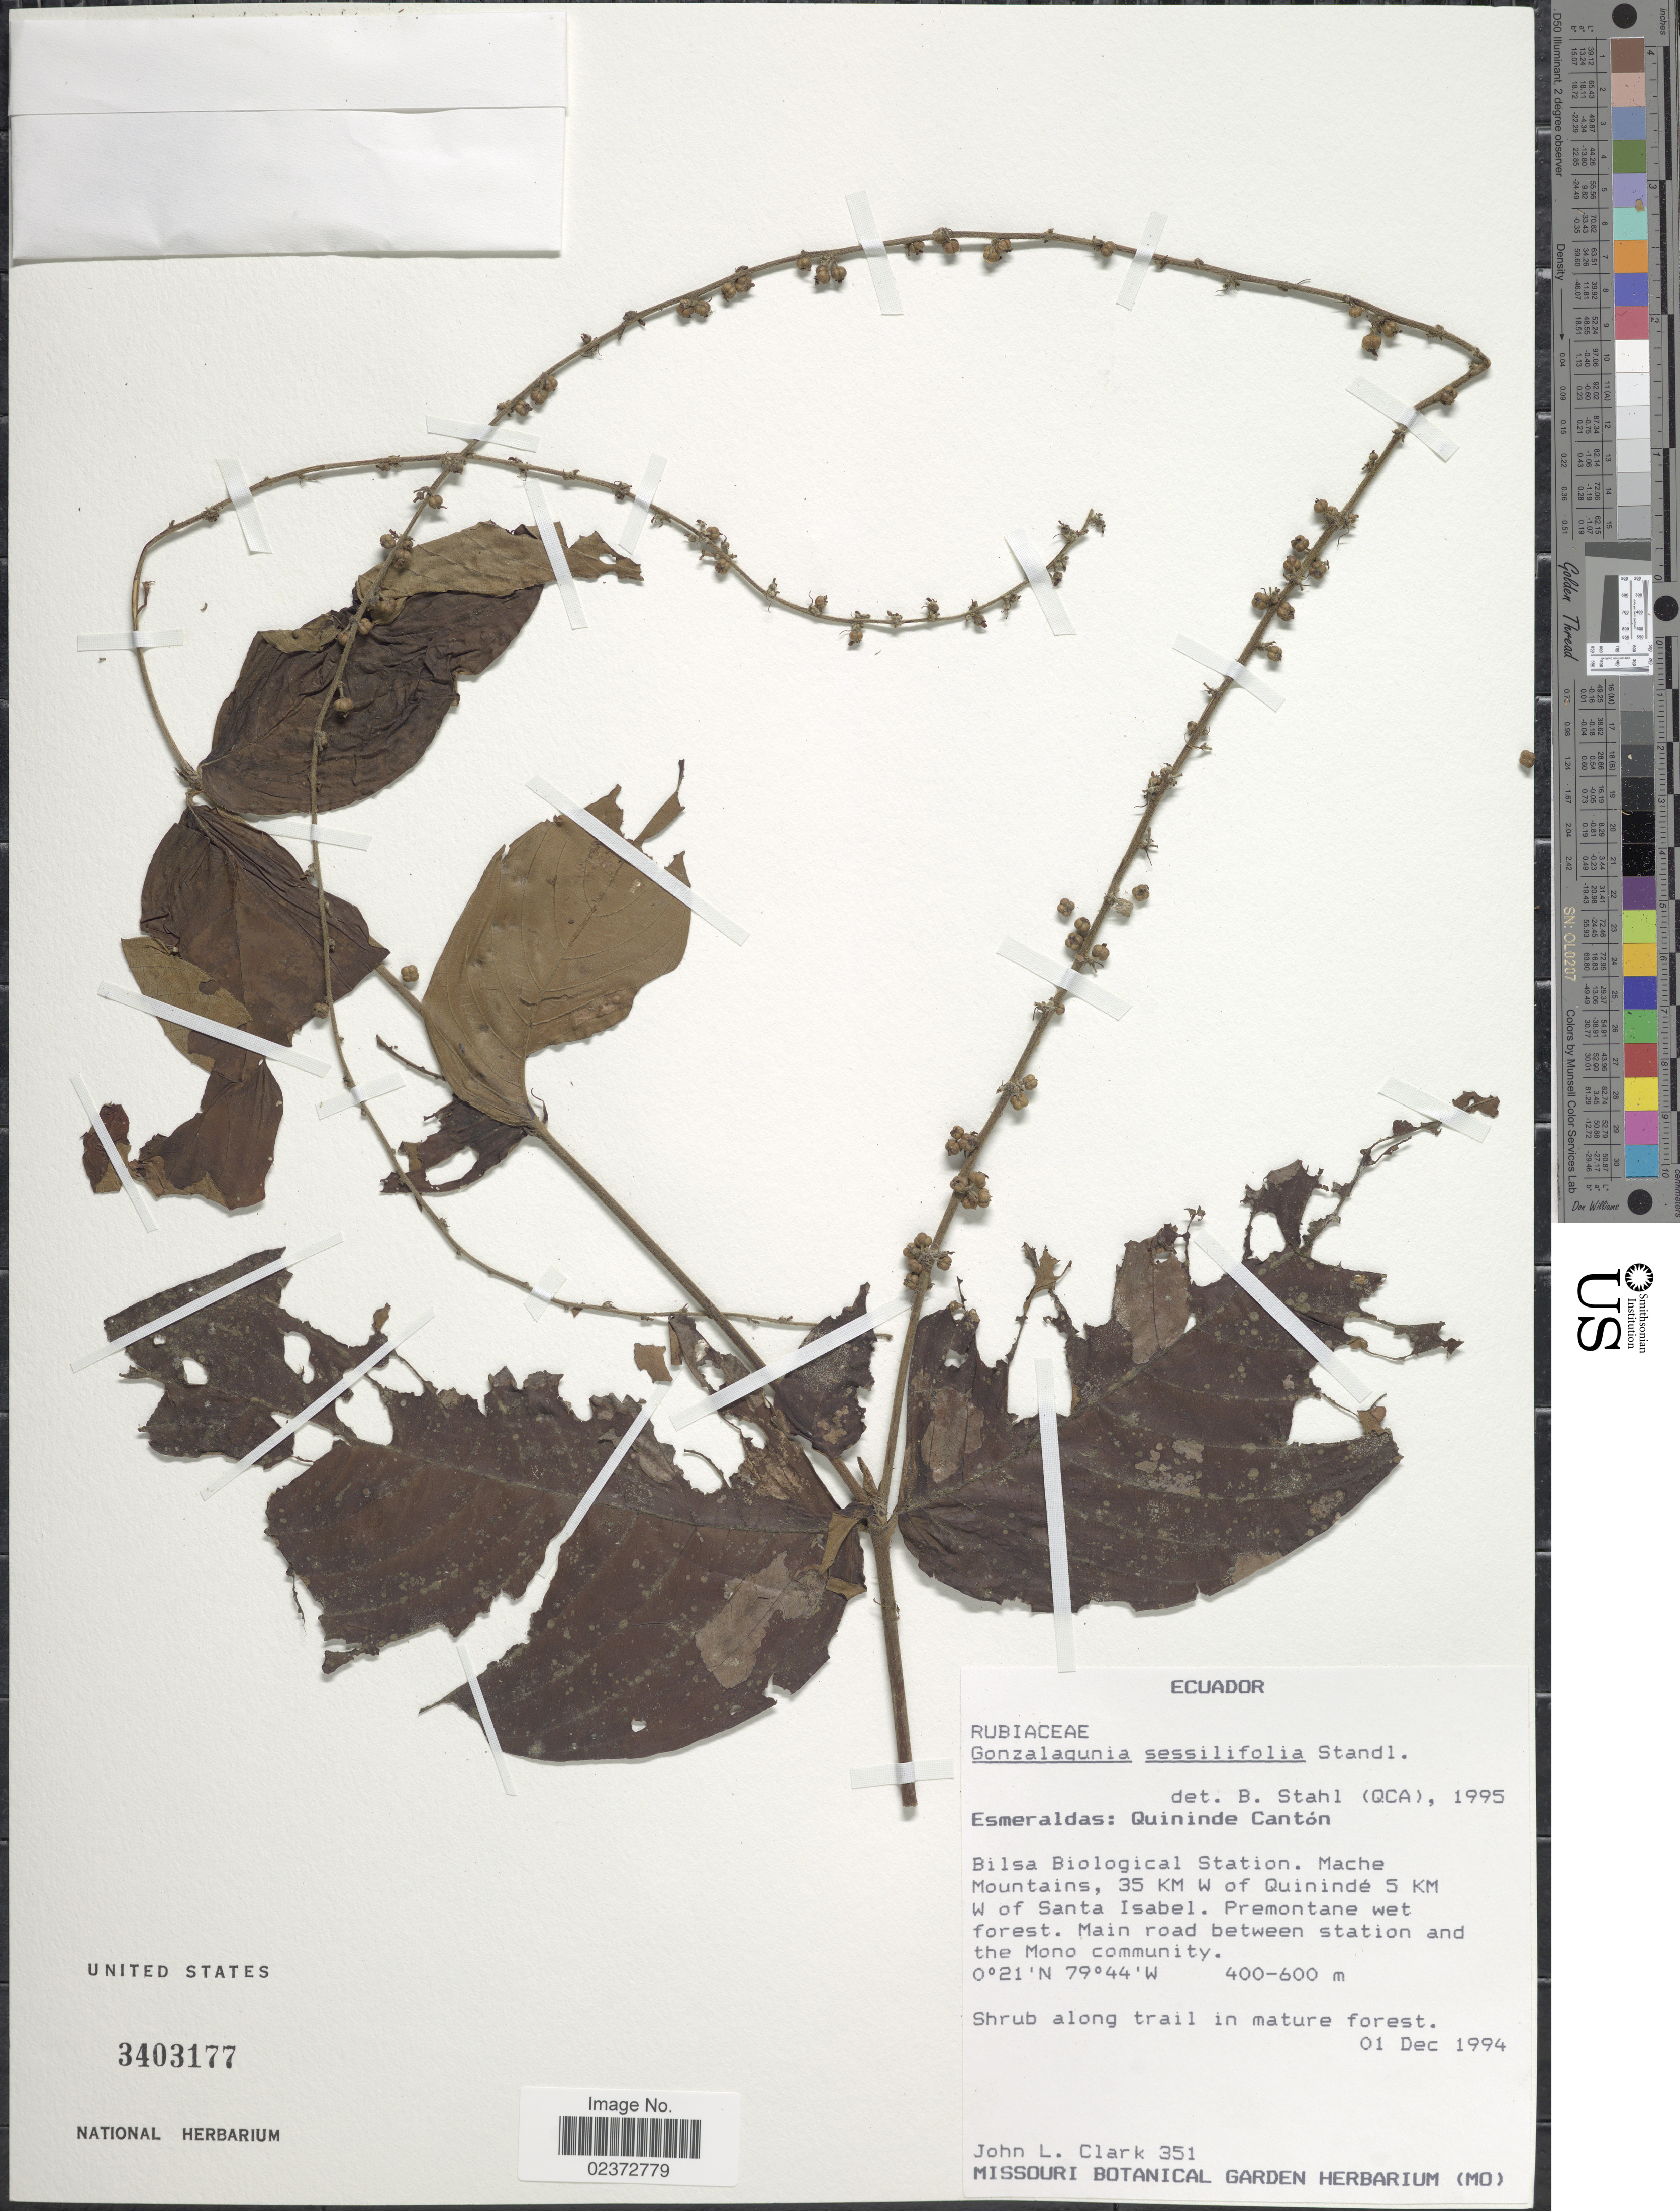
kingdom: Plantae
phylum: Tracheophyta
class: Magnoliopsida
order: Gentianales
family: Rubiaceae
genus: Gonzalagunia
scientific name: Gonzalagunia sessilifolia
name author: Standl.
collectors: J. L. Clark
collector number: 351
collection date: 1994-12-01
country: Ecuador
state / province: Esmeraldas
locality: Quininde Cantón, Bilsa Biological Station. Mache Mountains, 35 KM W of Quinindé 5 KM W of Santa Isabel. Premontane wet forest. Main road between station and the Mono community. Shrub along trail in mature forest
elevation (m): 400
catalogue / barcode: US 3403177